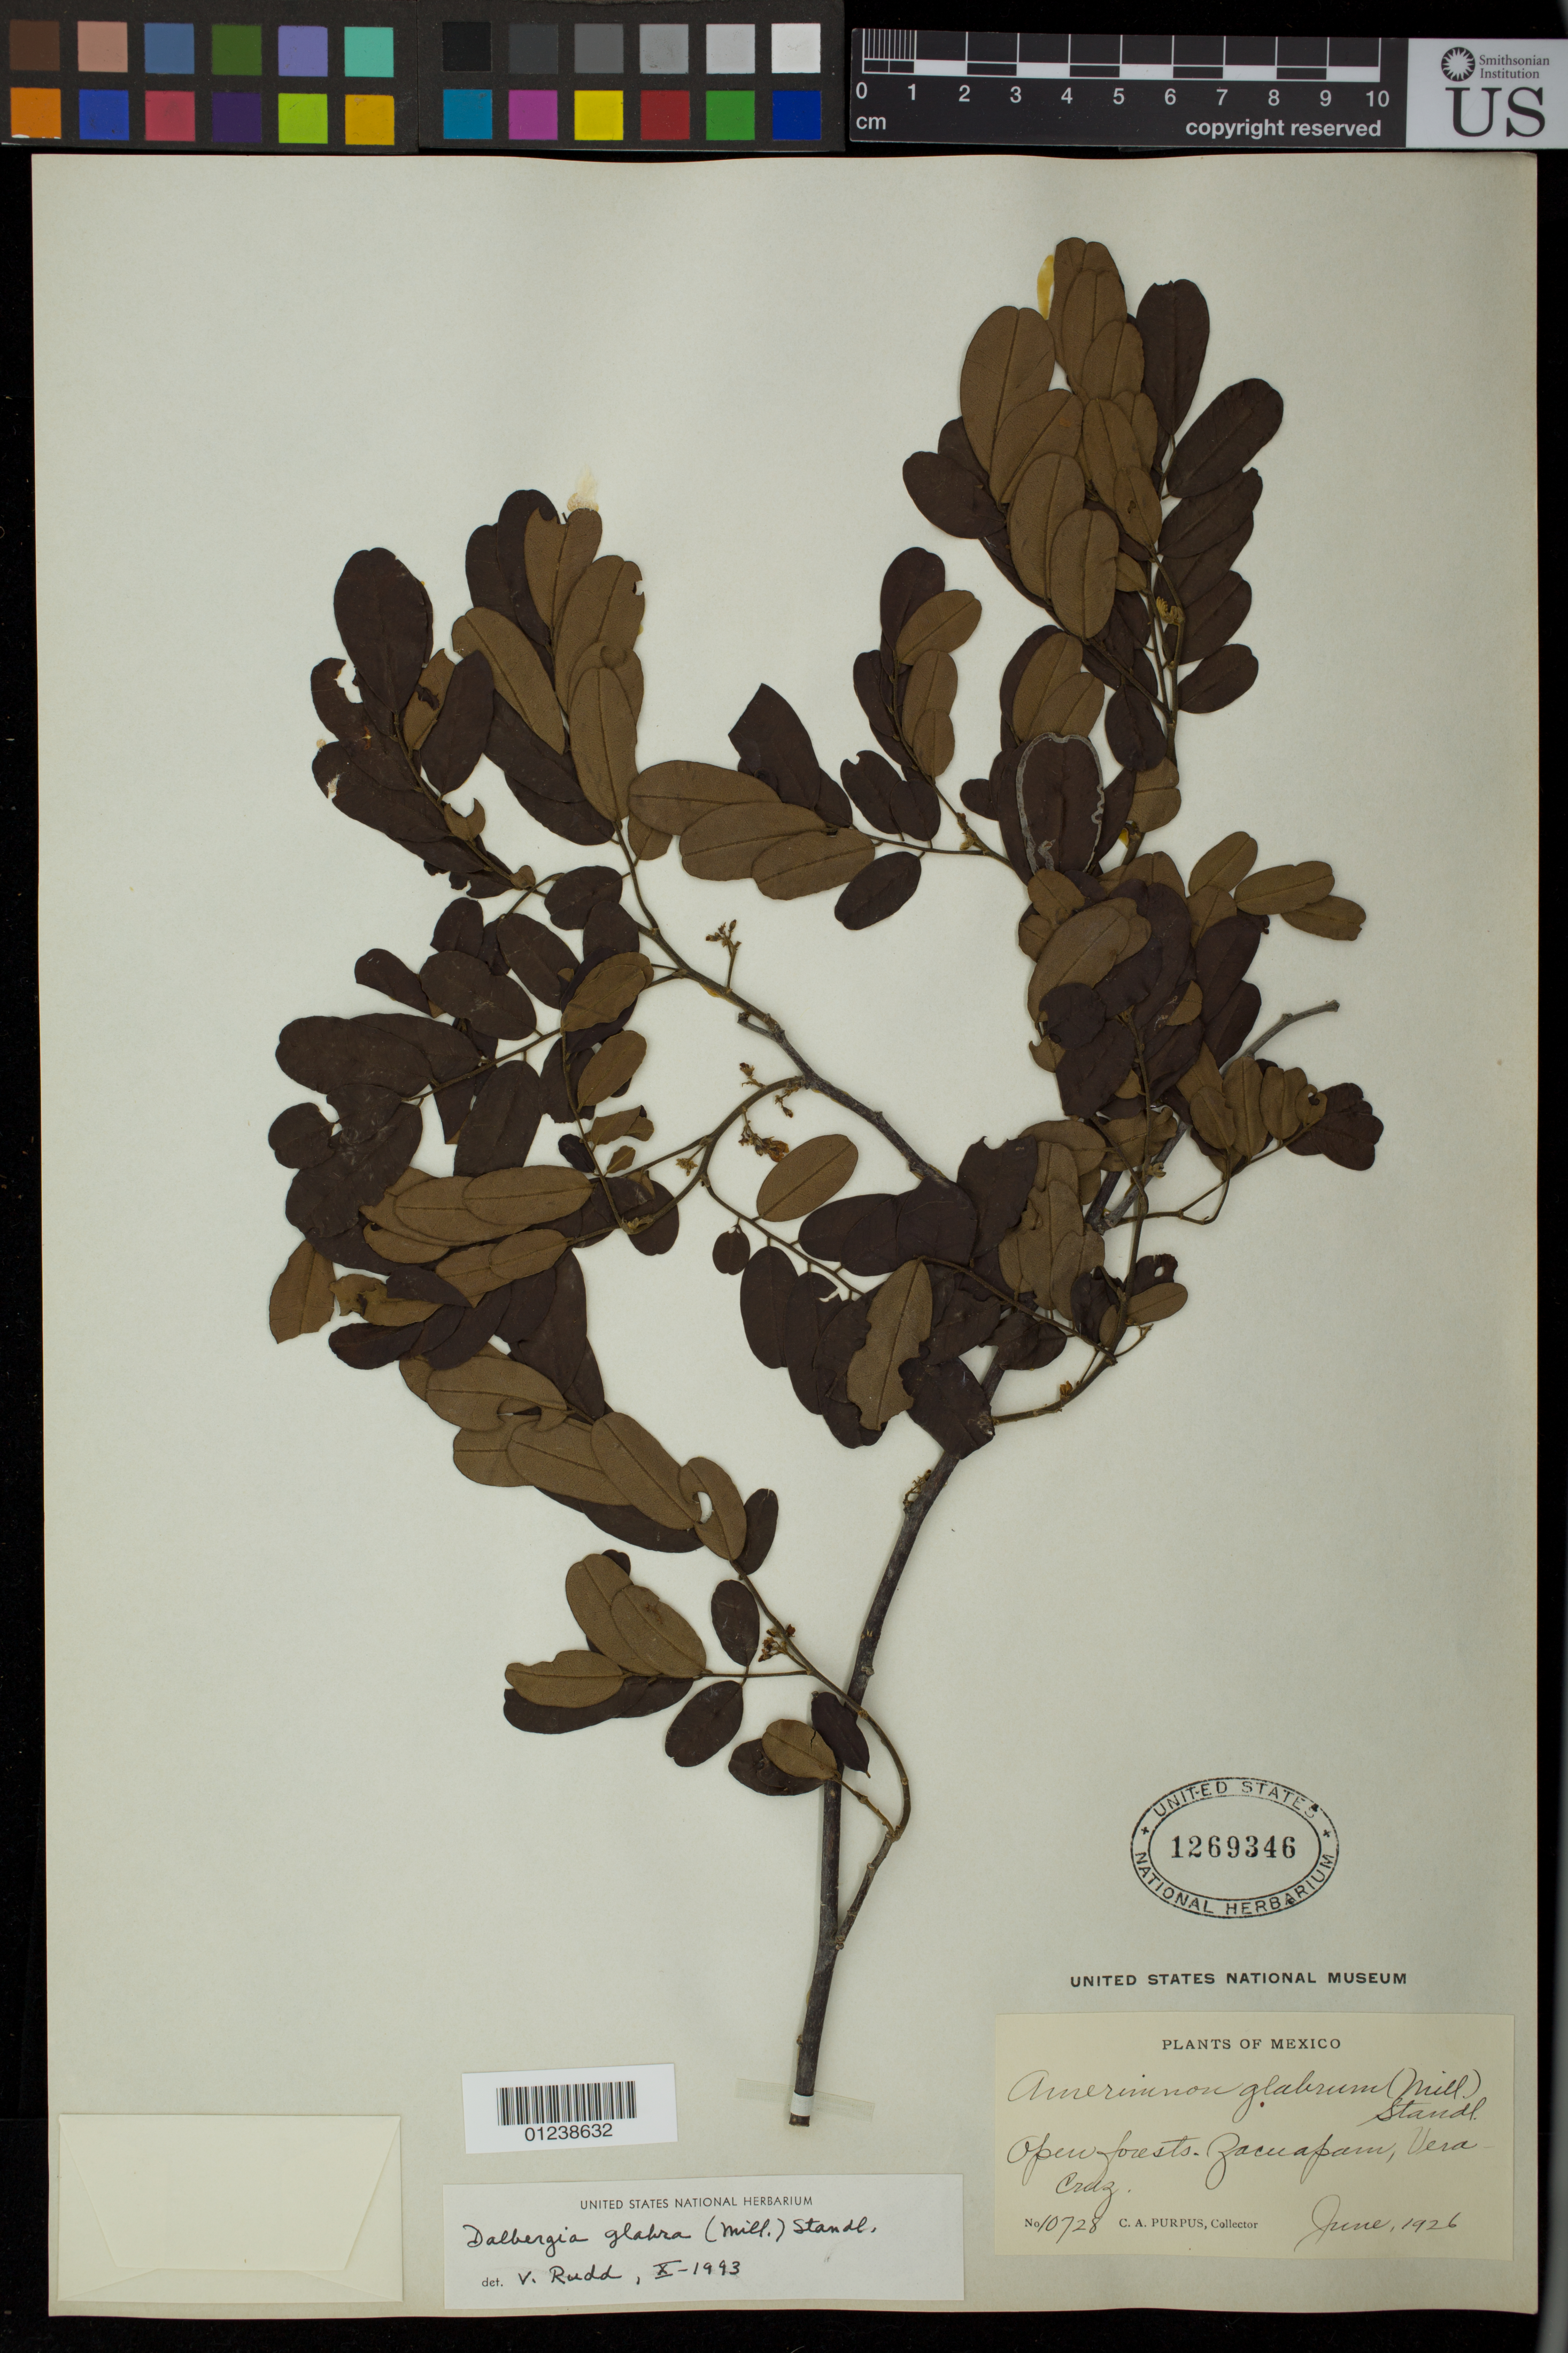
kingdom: Plantae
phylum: Tracheophyta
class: Magnoliopsida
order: Fabales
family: Fabaceae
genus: Dalbergia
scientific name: Dalbergia glabra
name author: (Mill.) Standl.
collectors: C. A. Purpus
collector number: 10728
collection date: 1926-06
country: Mexico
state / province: Veracruz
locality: Opew forests. Zacuapam, Vera Cruz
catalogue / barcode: US 1269346